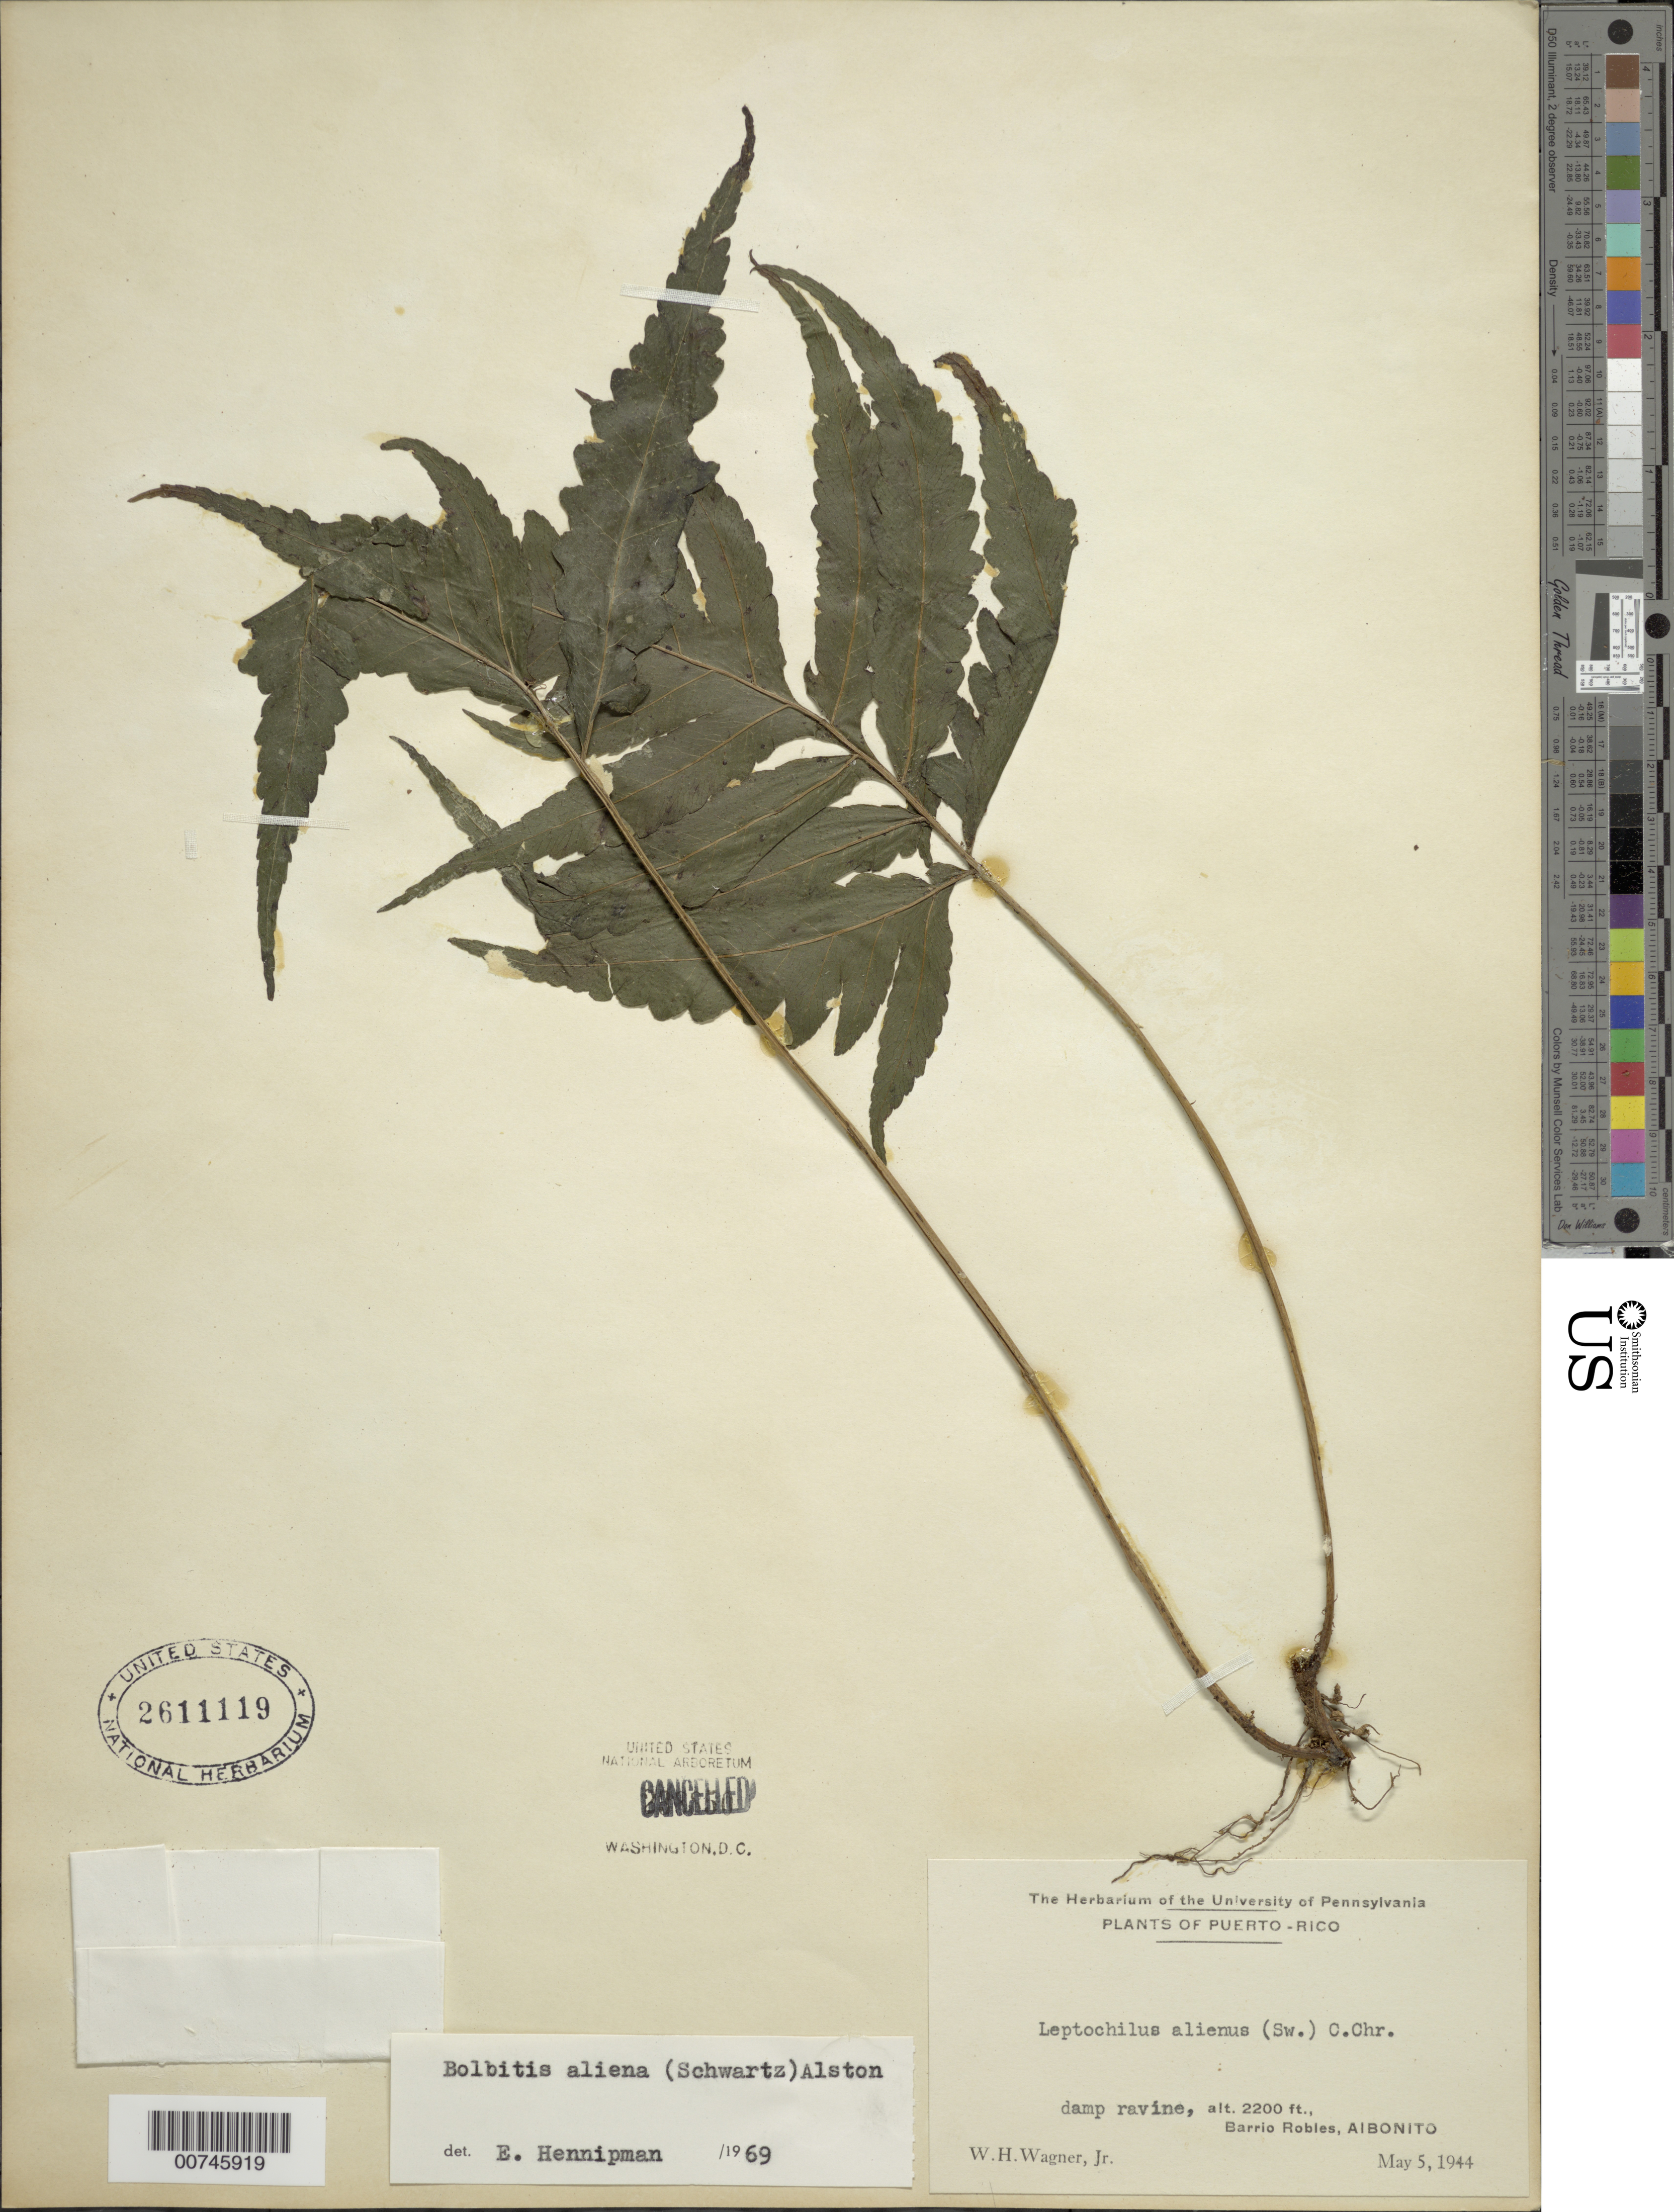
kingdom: Plantae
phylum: Tracheophyta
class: Polypodiopsida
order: Polypodiales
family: Dryopteridaceae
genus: Bolbitis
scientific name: Bolbitis aliena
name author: (Sw.) Alston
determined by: Hennipman, E.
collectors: W. H. Wagner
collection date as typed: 05 Amy 1944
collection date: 1944-05-05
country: Puerto Rico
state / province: Abonito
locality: Barrio Robles, Aibonito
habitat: Damp ravine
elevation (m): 671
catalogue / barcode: US 2611119